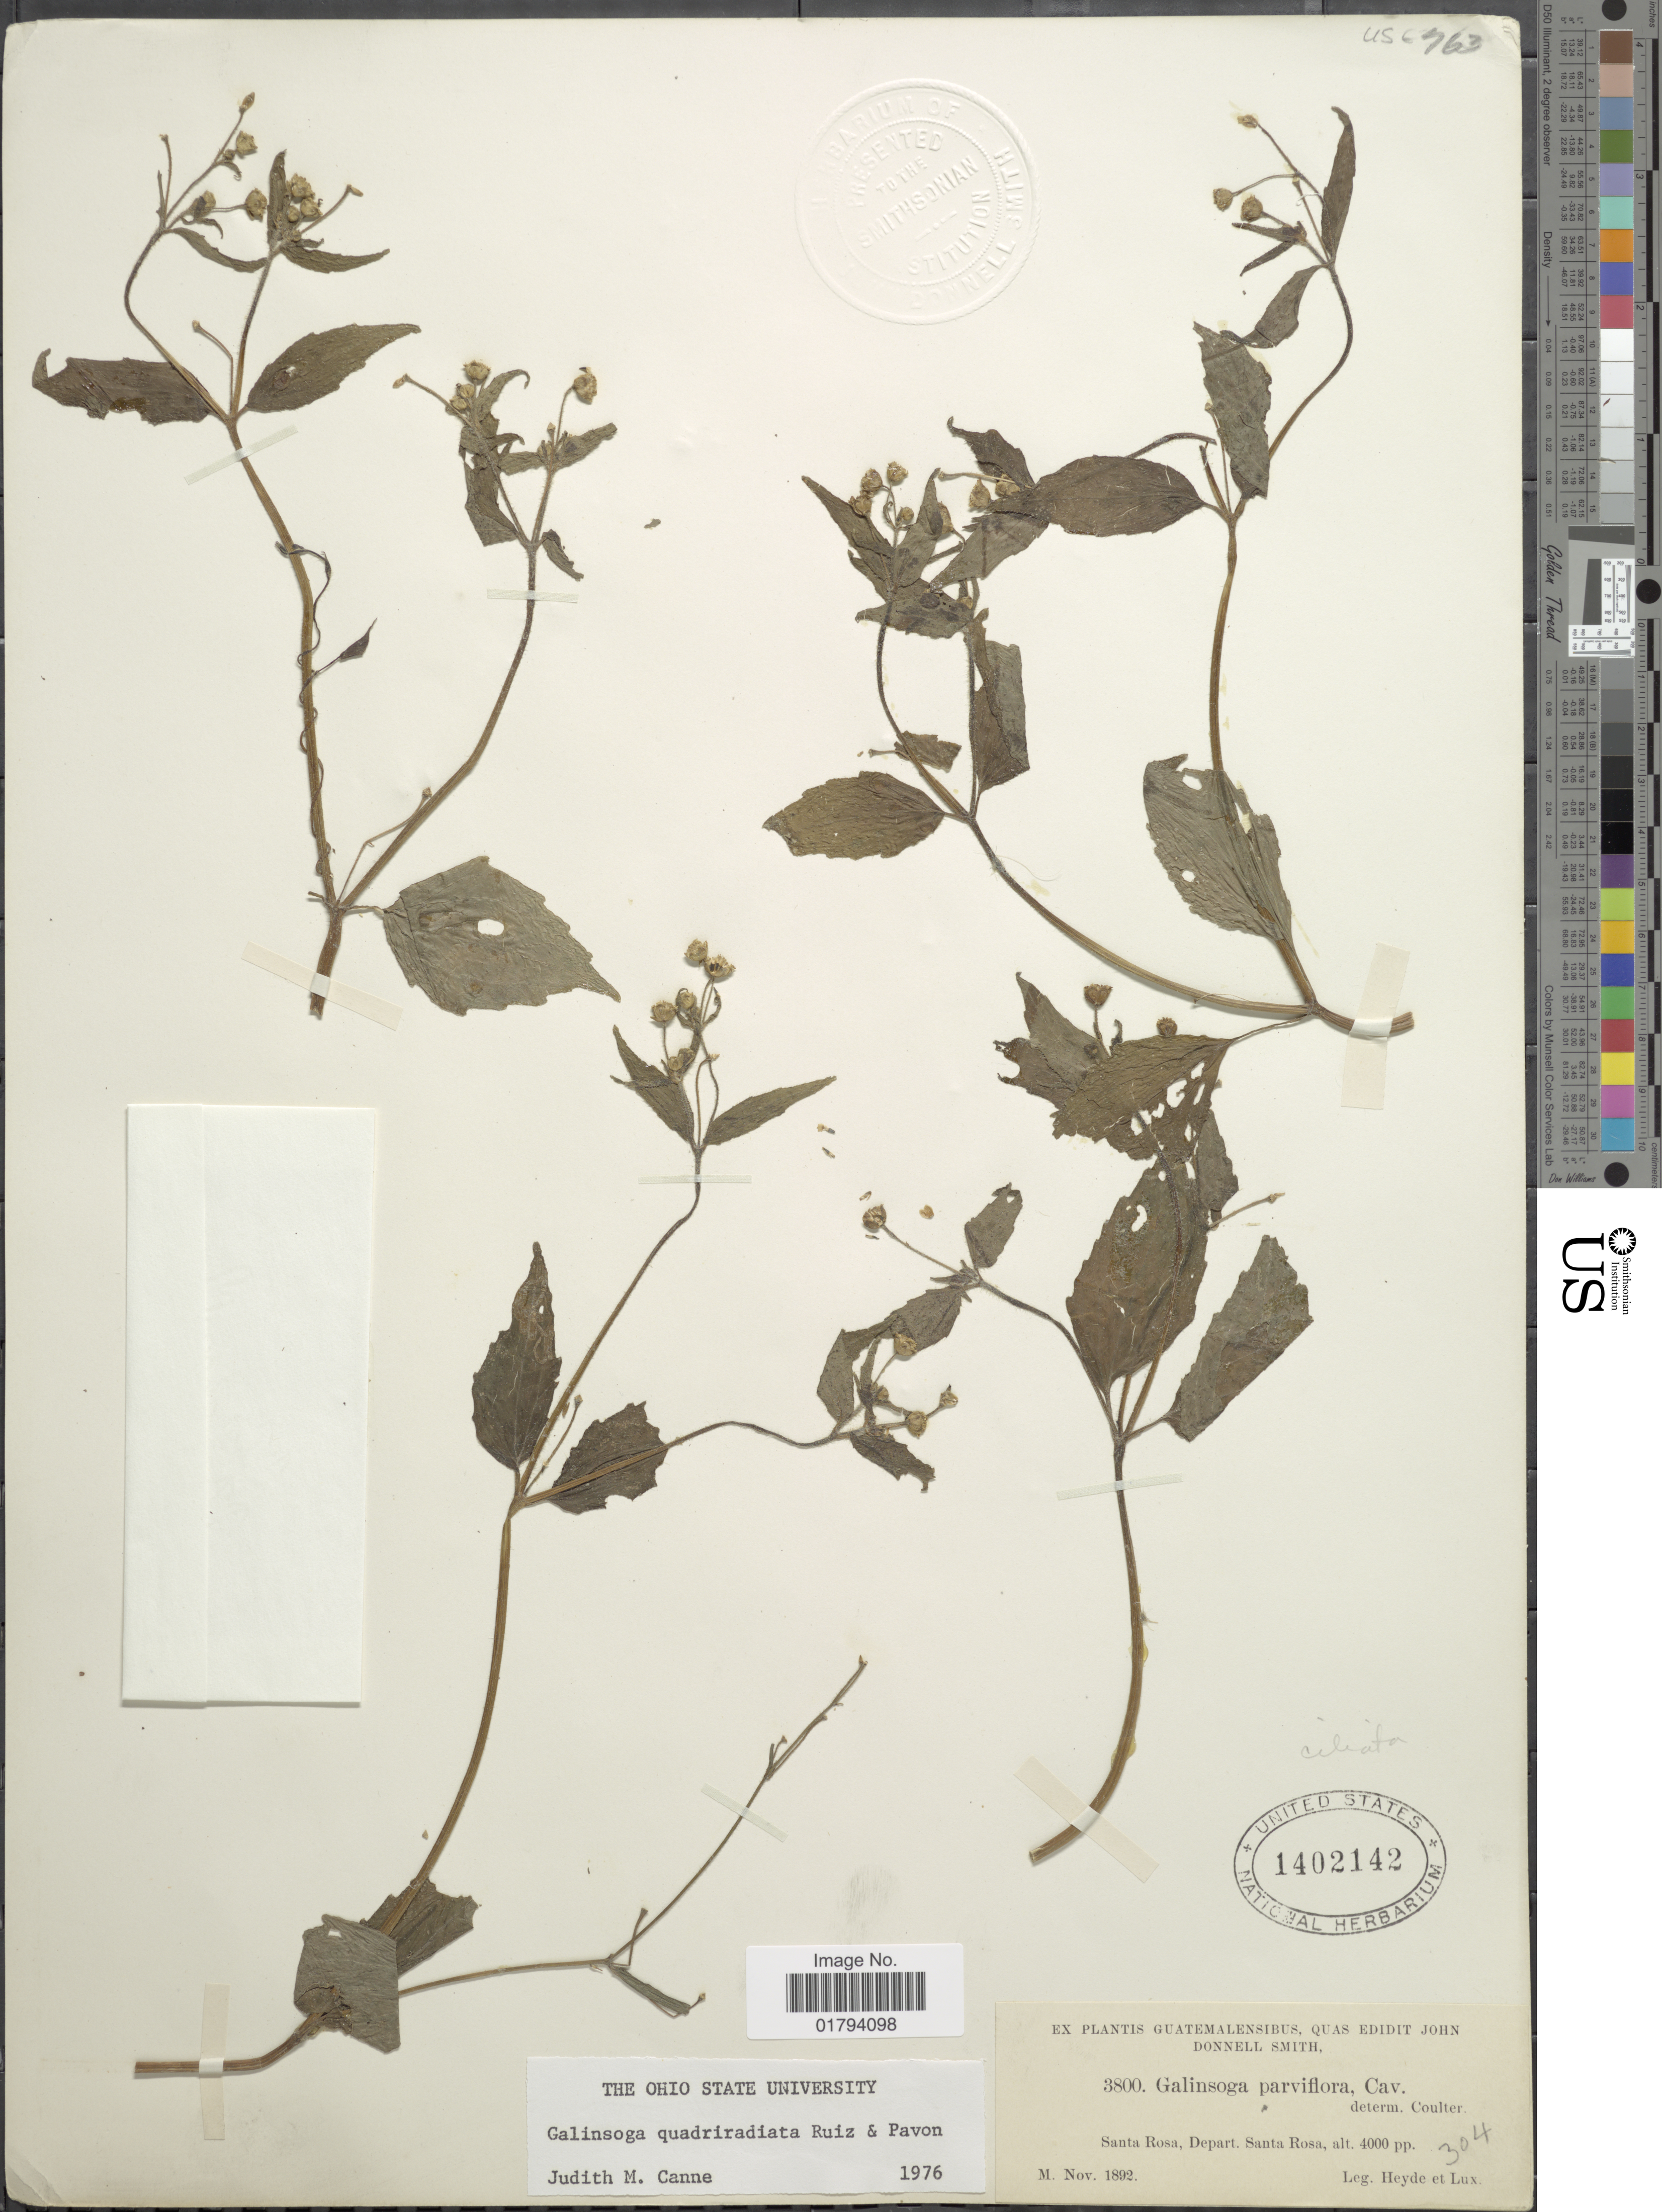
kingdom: Plantae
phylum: Tracheophyta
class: Magnoliopsida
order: Asterales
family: Asteraceae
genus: Galinsoga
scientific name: Galinsoga quadriradiata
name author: Ruiz & Pav.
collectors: Heyde & Lux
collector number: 304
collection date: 1892-11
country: Guatemala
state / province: Santa Rosa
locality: Depart. Santa Rosa.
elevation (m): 1219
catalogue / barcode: US 1402142